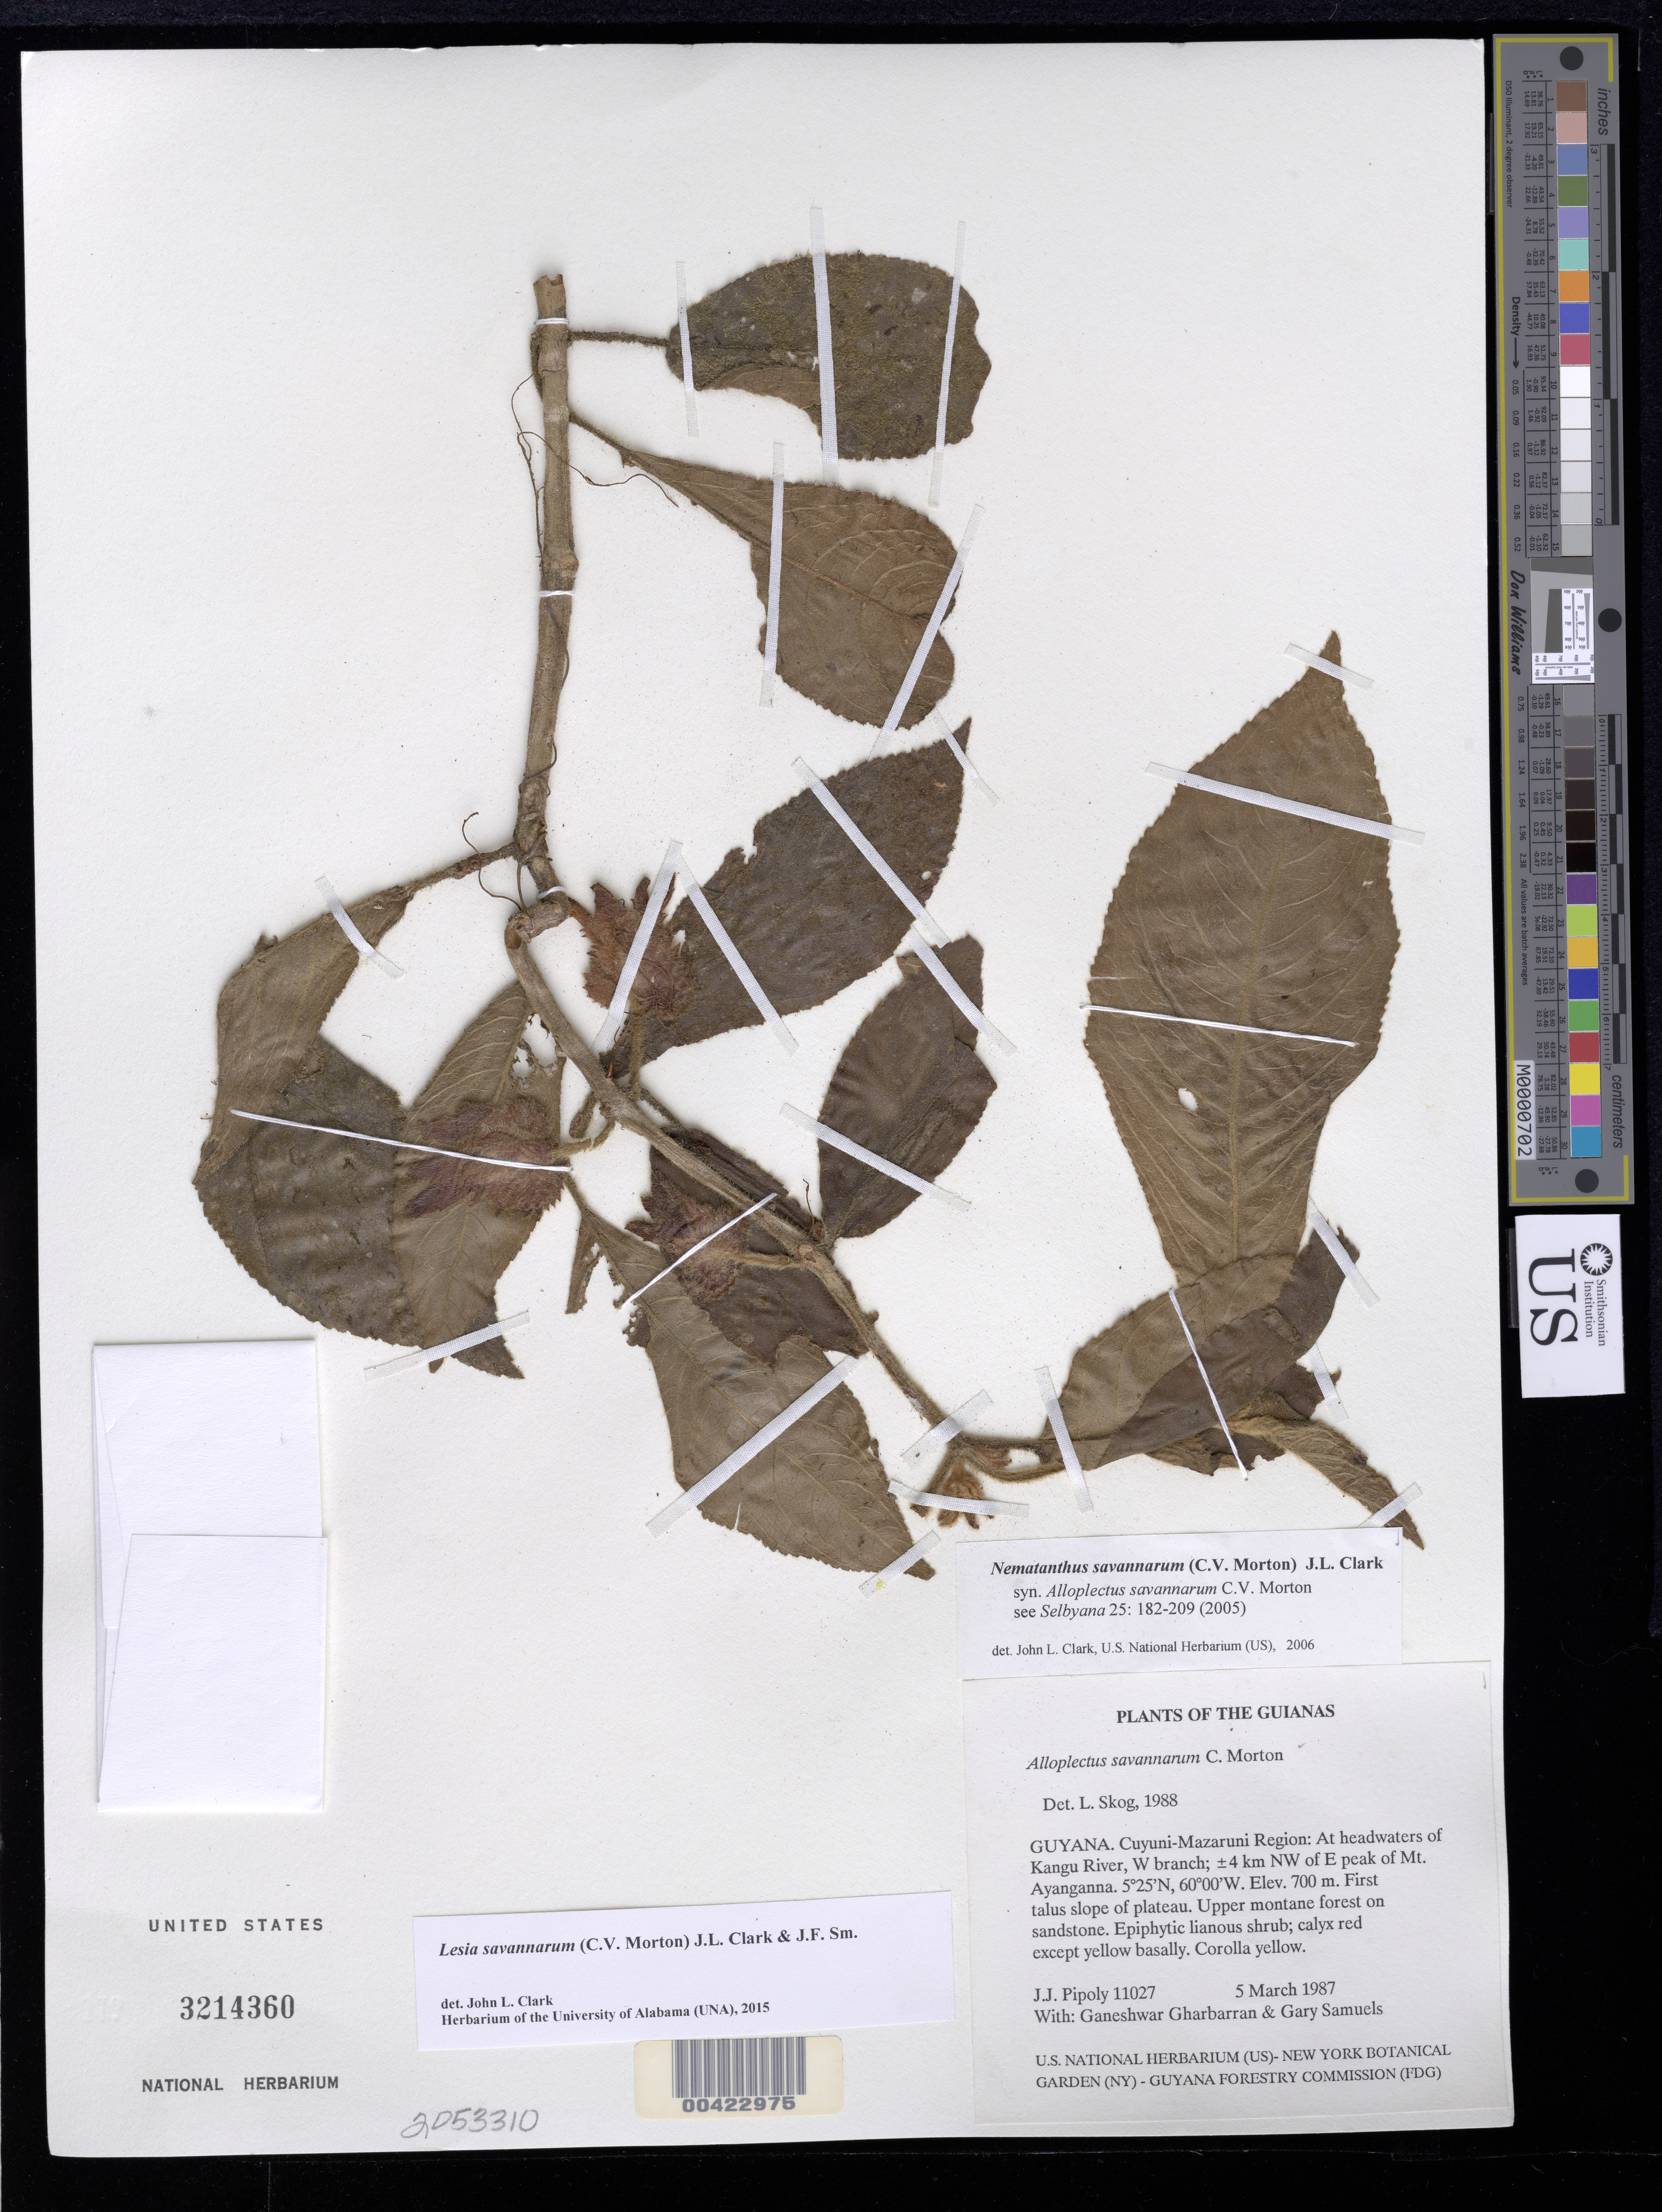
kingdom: Plantae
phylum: Tracheophyta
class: Magnoliopsida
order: Lamiales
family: Gesneriaceae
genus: Nematanthus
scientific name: Nematanthus savannarum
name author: (C.V. Morton in Maguire) J.L. Clark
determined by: Clark, J. L., (SEL), The Marie Selby Botanical Garden (UNITED STATES)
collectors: J. J. Pipoly, G. Gharbarran & G. Samuels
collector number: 11027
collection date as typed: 05 Mar 1987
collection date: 1987-03-05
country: Guyana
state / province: Cuyuni-Mazaruni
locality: Headwaters of Kangu River, W branch; ca. 4 km NW of E peak of Mt. Ayanganna, first talus slope of plateau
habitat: Upper montane forest on sandstone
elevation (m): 700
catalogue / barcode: US 3214360